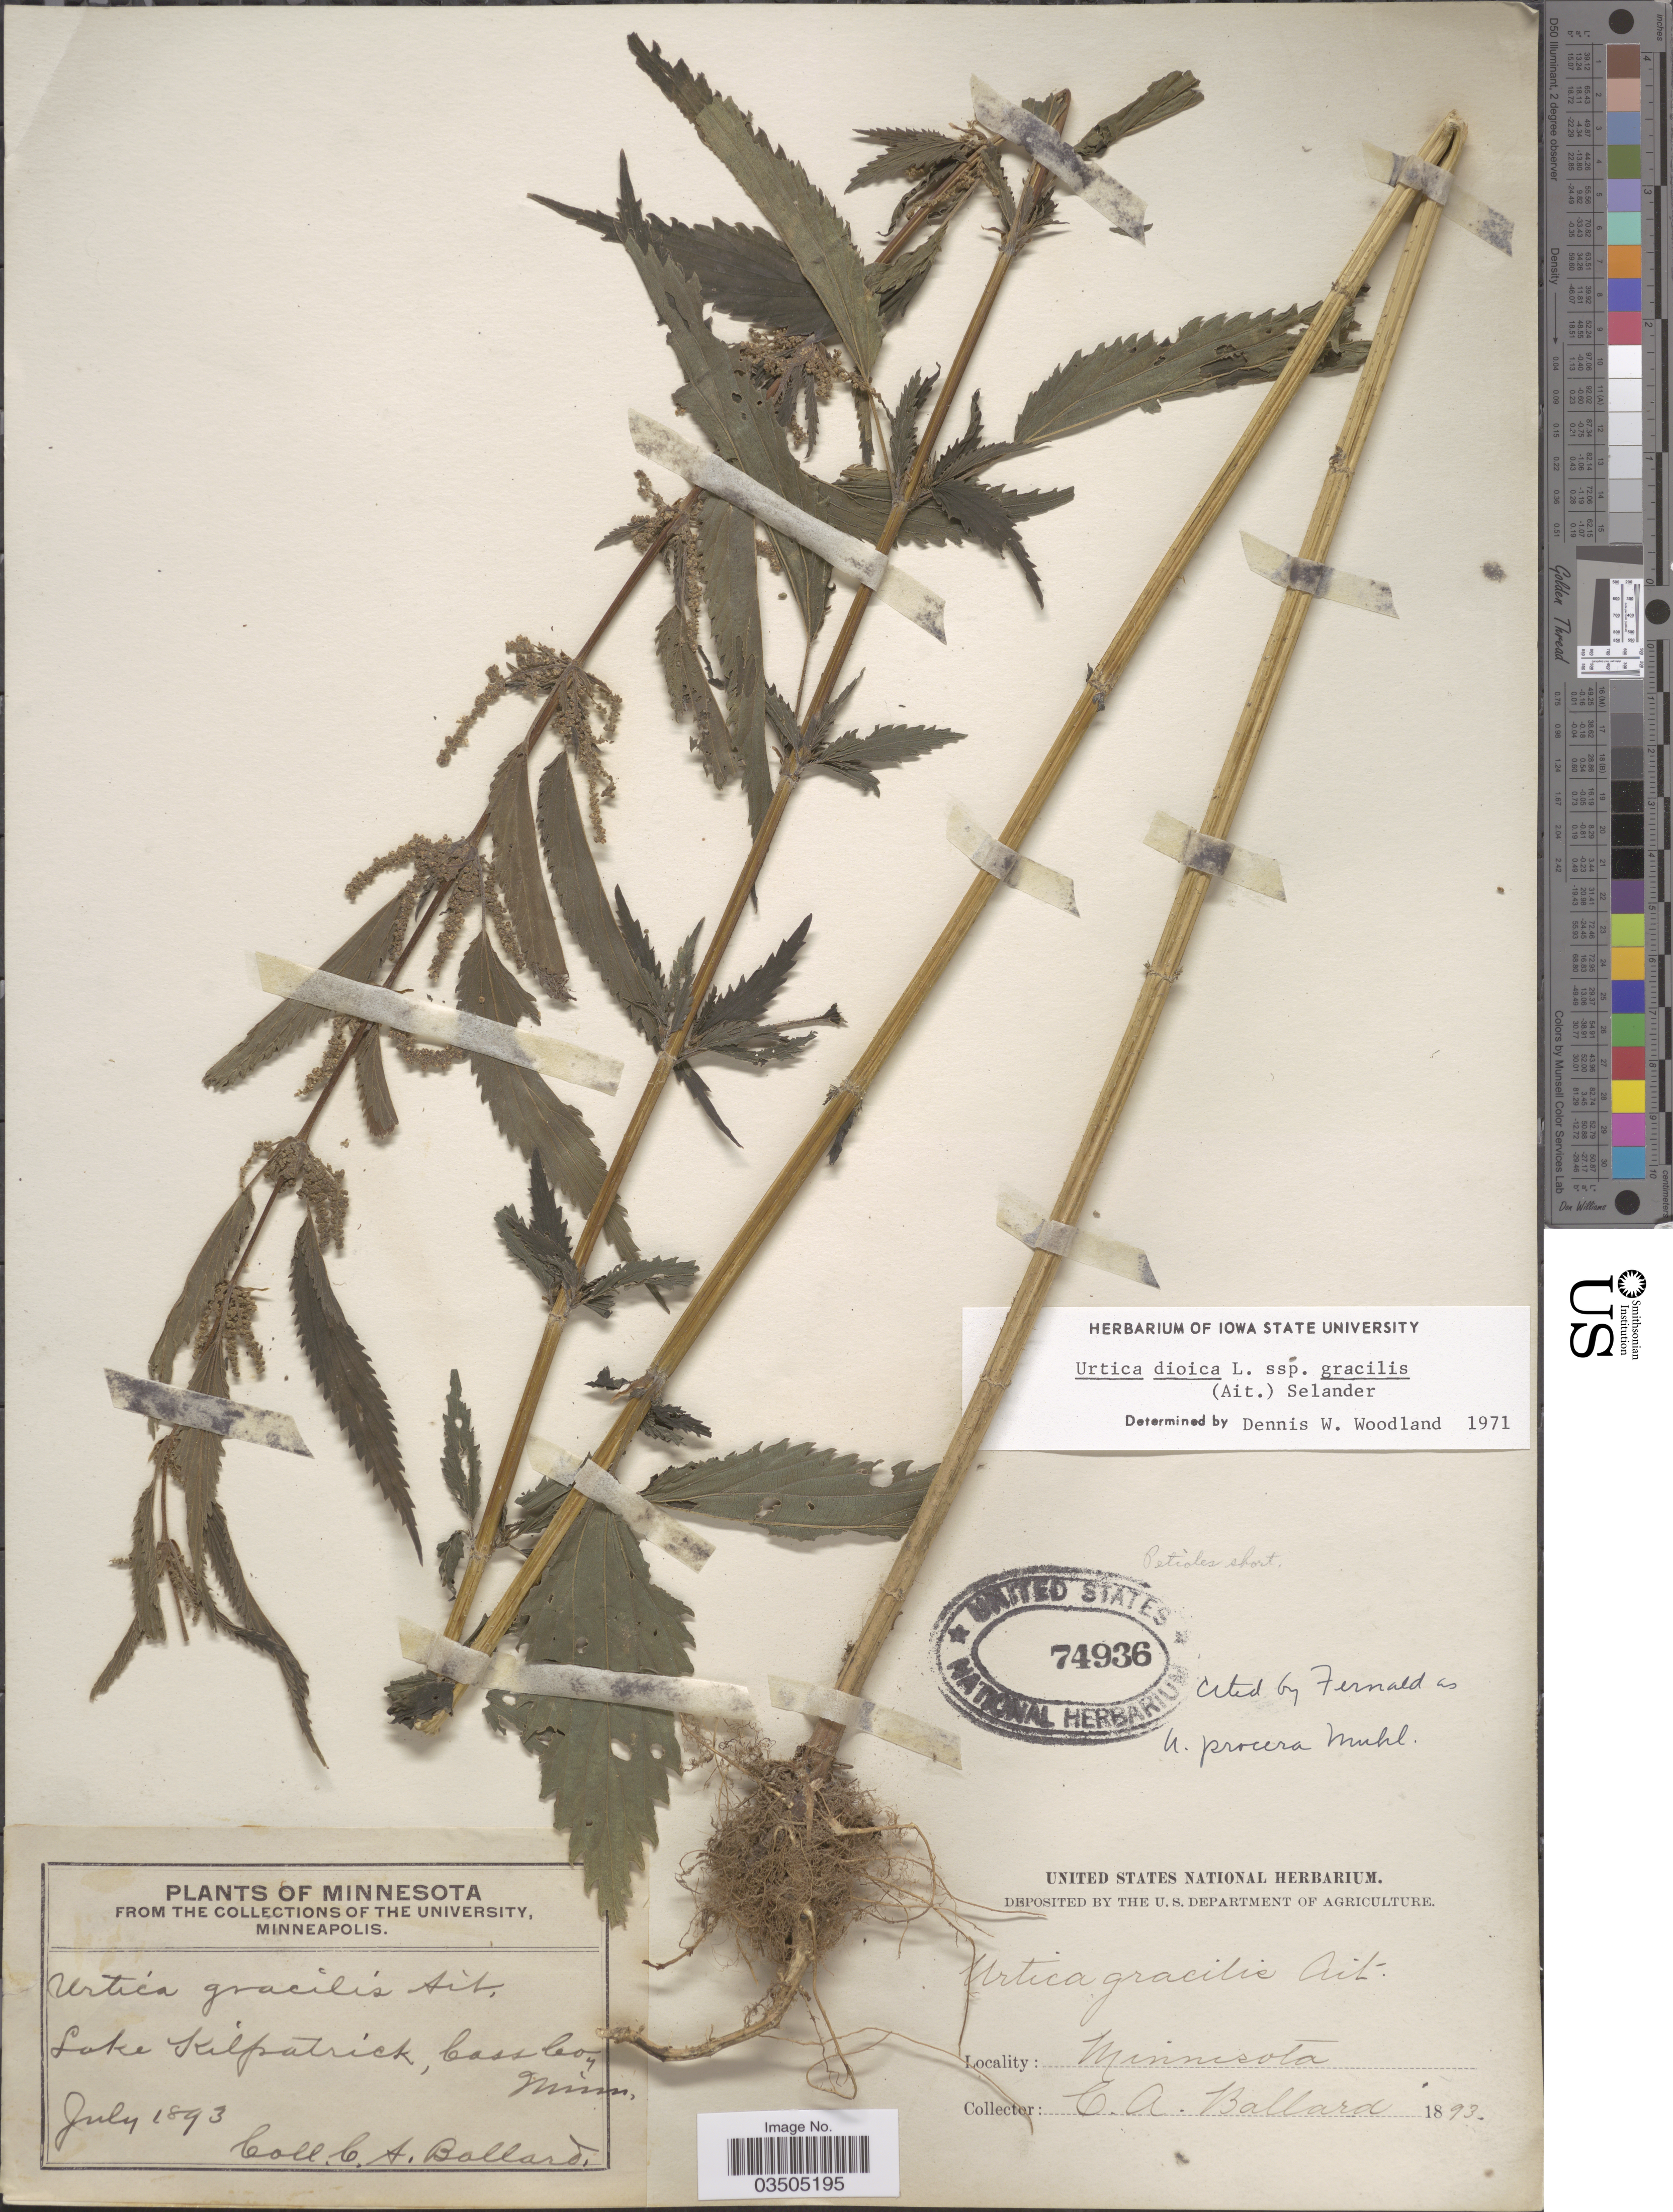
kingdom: Plantae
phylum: Tracheophyta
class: Magnoliopsida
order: Rosales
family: Urticaceae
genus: Urtica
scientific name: Urtica dioica subsp. gracilis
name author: L.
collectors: C. A. Ballard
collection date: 1893-07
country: United States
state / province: Minnesota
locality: Lake Kilpatrick, Cass Co.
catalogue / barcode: US 74936